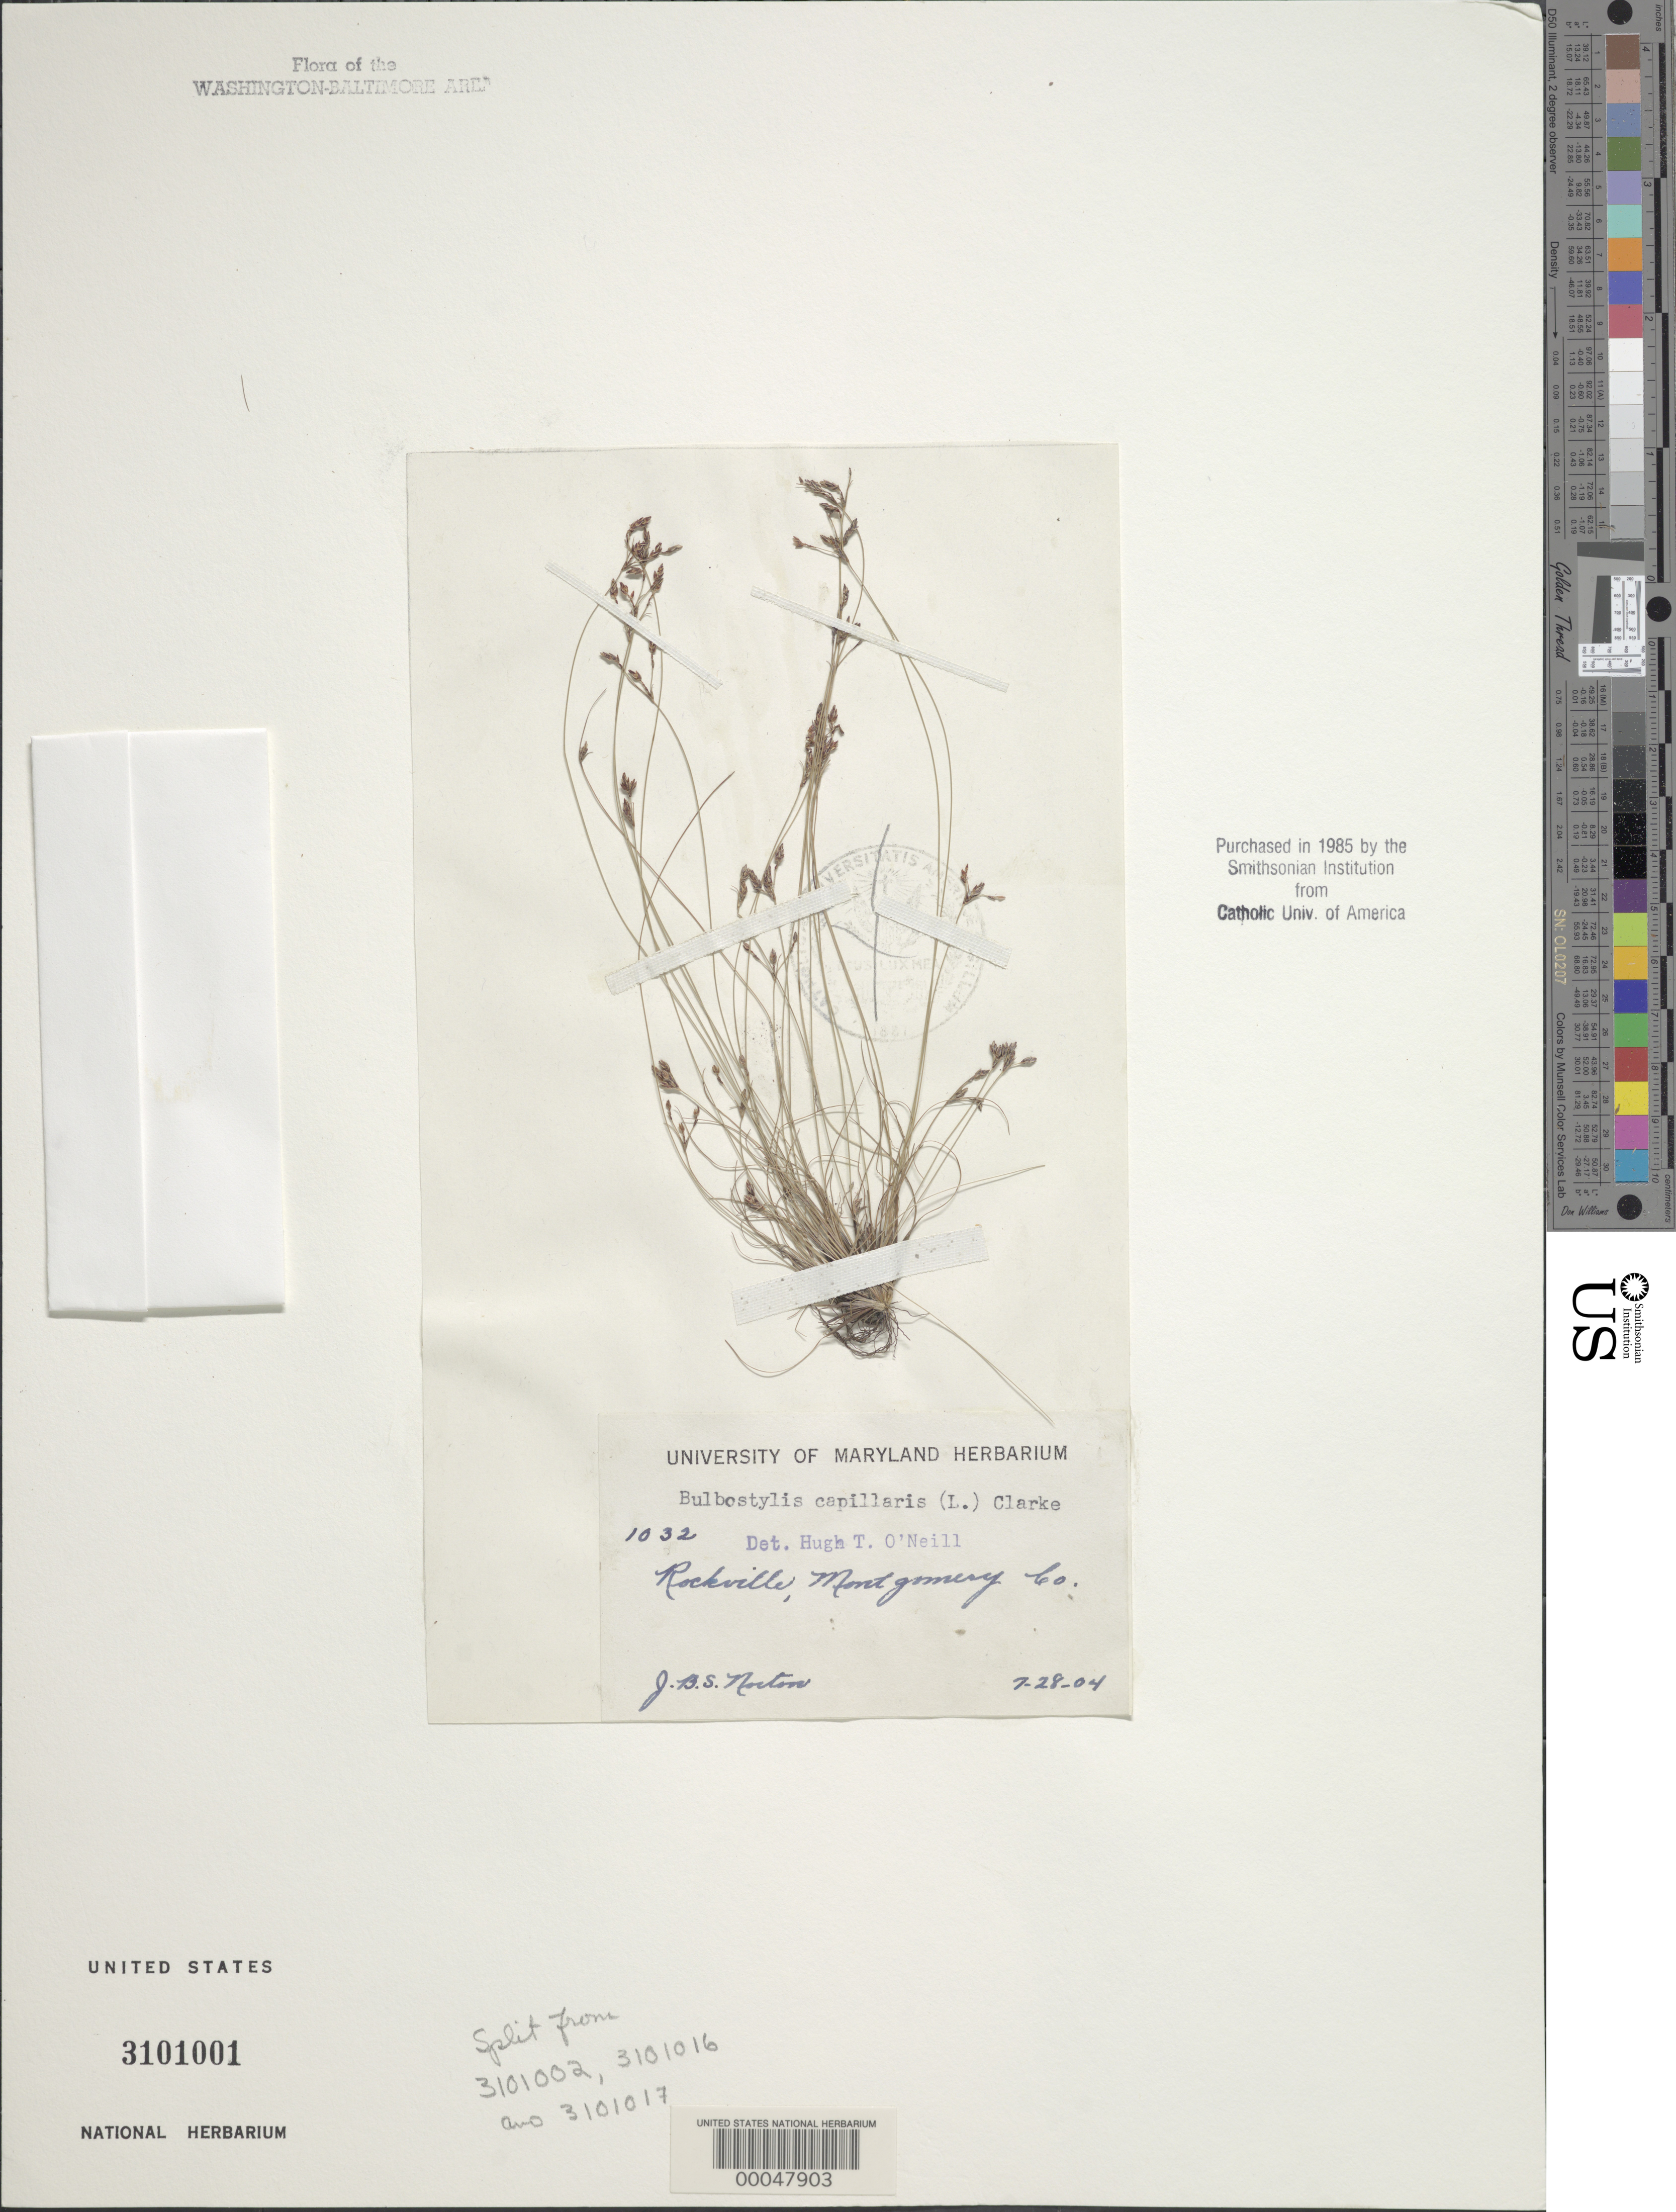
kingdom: Plantae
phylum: Tracheophyta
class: Liliopsida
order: Poales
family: Cyperaceae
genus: Bulbostylis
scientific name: Bulbostylis capillaris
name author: (L.) Kunth ex C.B. Clarke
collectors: J. B. S. Norton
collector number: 1032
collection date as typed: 28 Jul 1904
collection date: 1904-07-28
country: United States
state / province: Maryland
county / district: Montgomery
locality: Rockville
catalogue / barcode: US 3101001